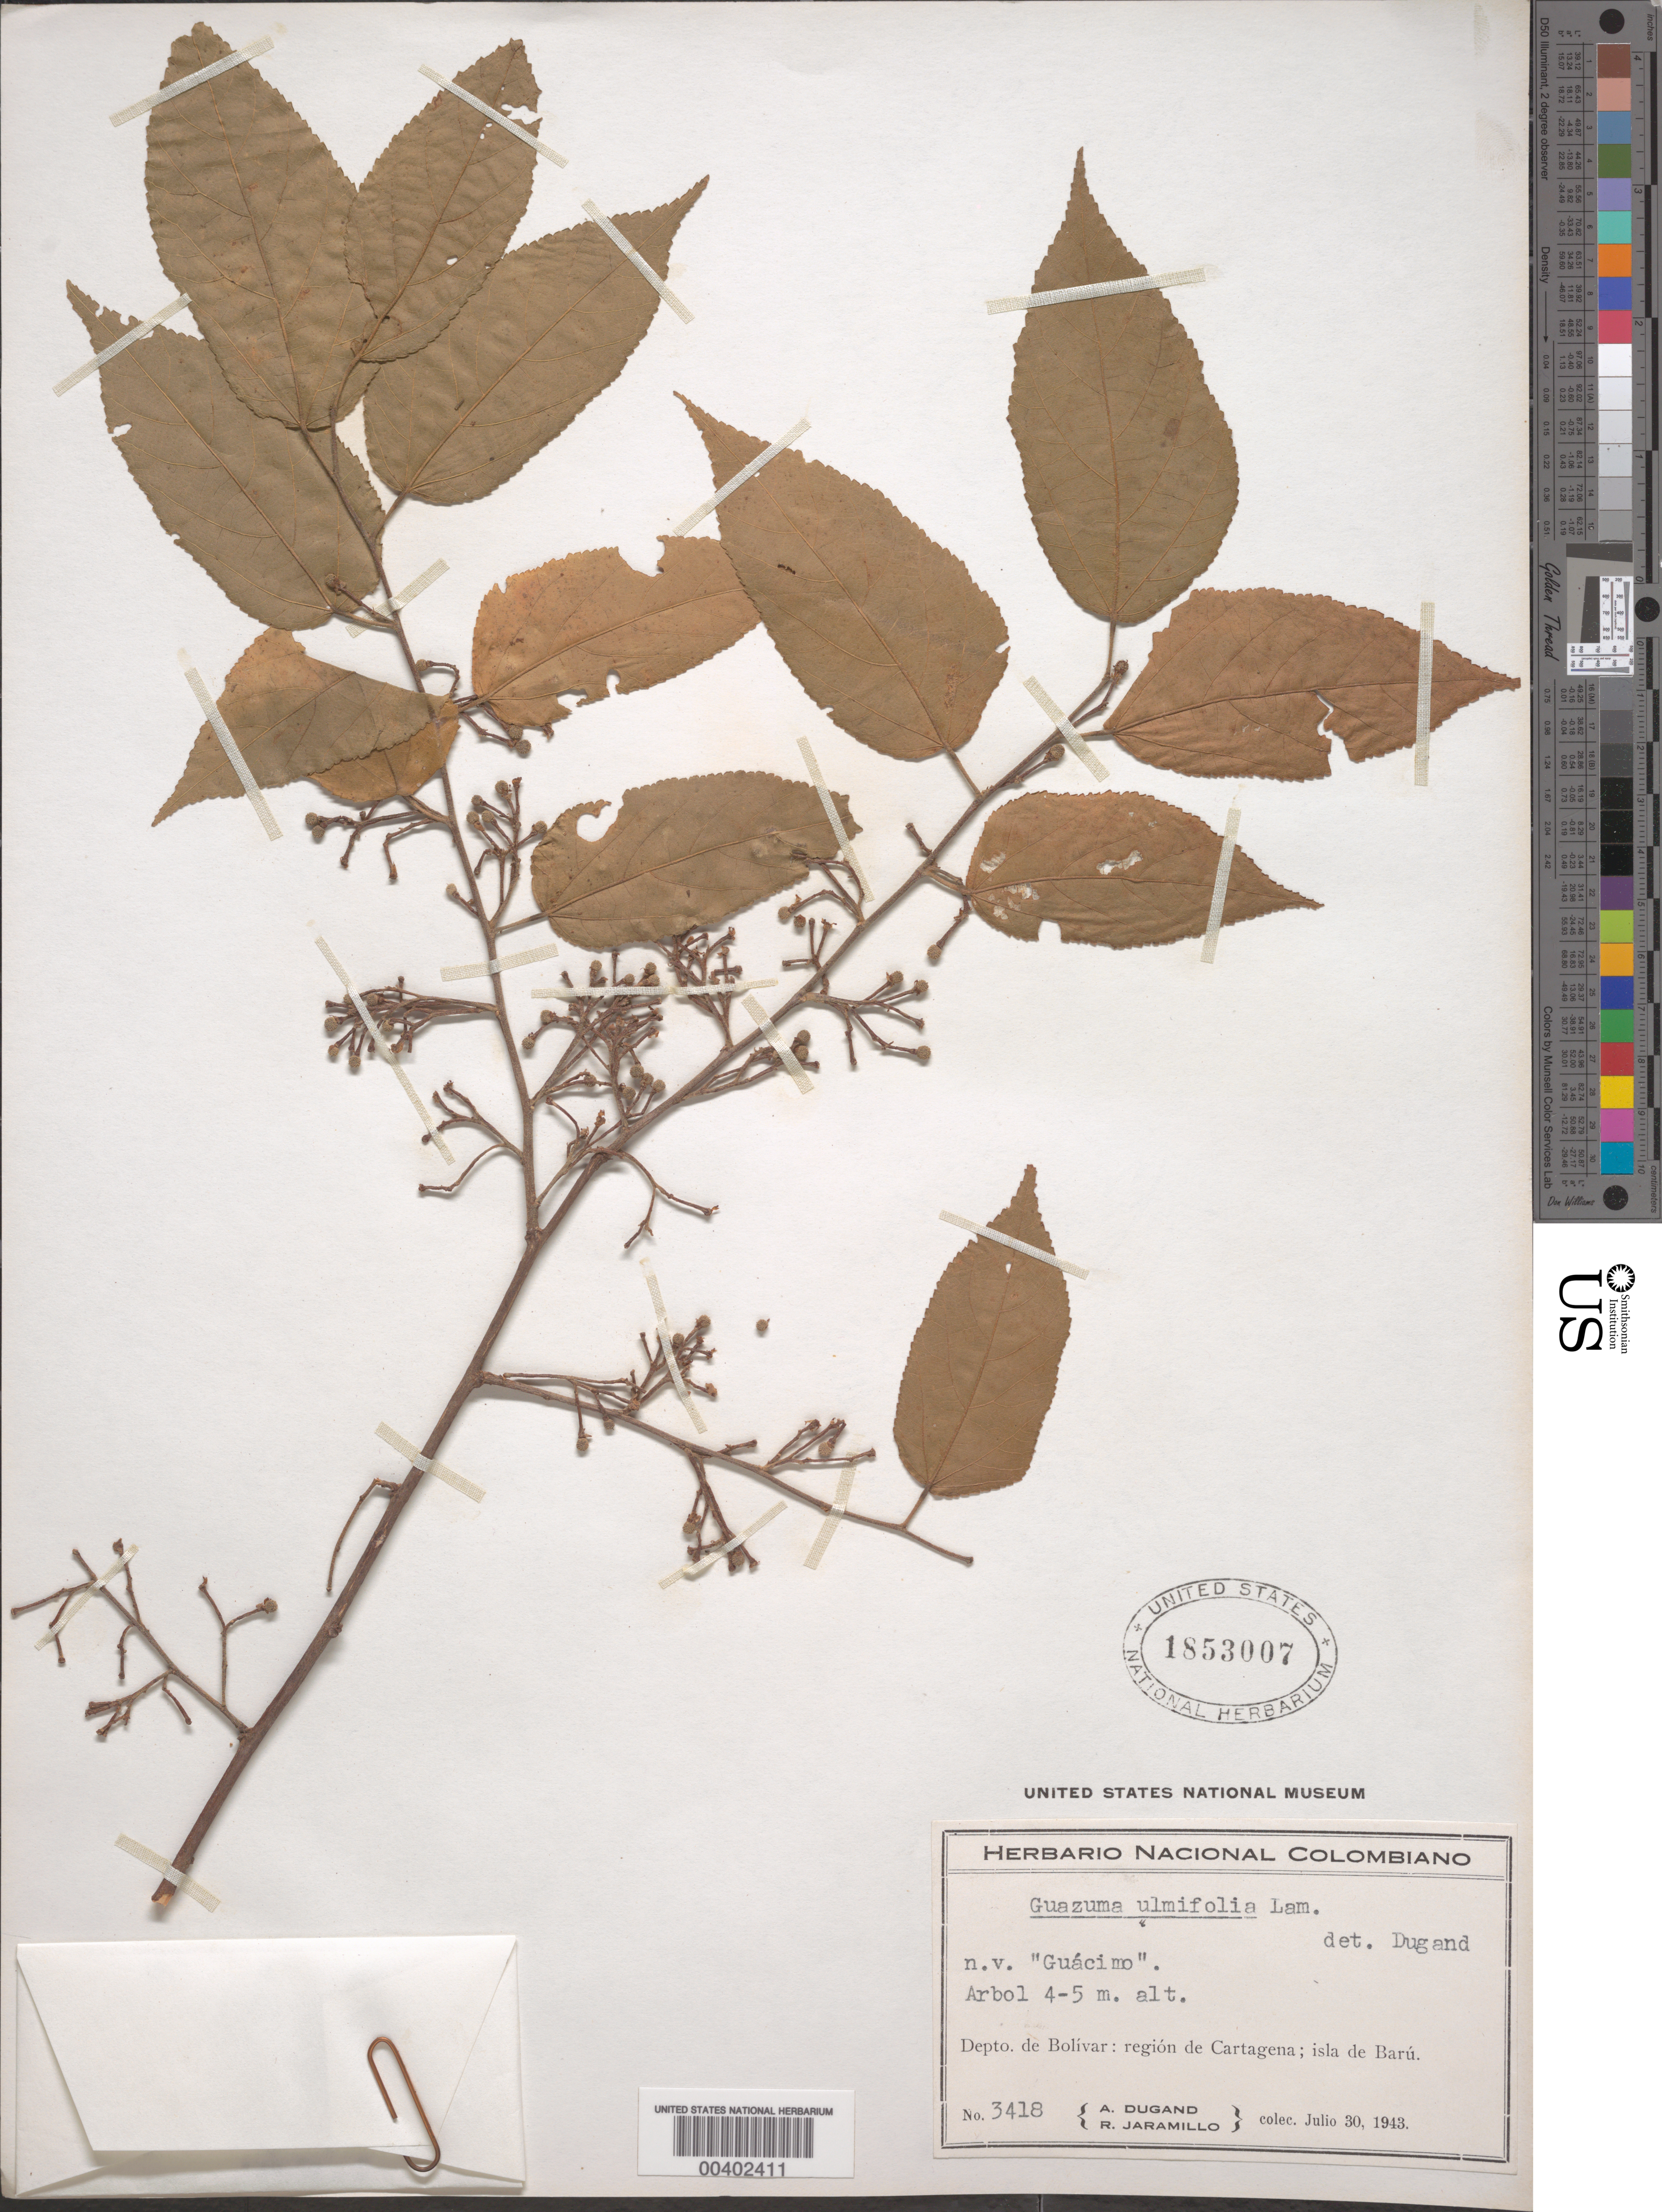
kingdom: Plantae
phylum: Tracheophyta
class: Magnoliopsida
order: Malvales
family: Malvaceae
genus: Guazuma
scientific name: Guazuma ulmifolia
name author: Lam.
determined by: Dugand G., Armando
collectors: A. Dugand G. & R. Jaramillo M.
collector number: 3418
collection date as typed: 30 Jul 1943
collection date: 1943-07-30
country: Colombia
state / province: Bolívar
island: Barú Island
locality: Región de Cartagena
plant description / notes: Common name: Guácimo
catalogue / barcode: US 1853007